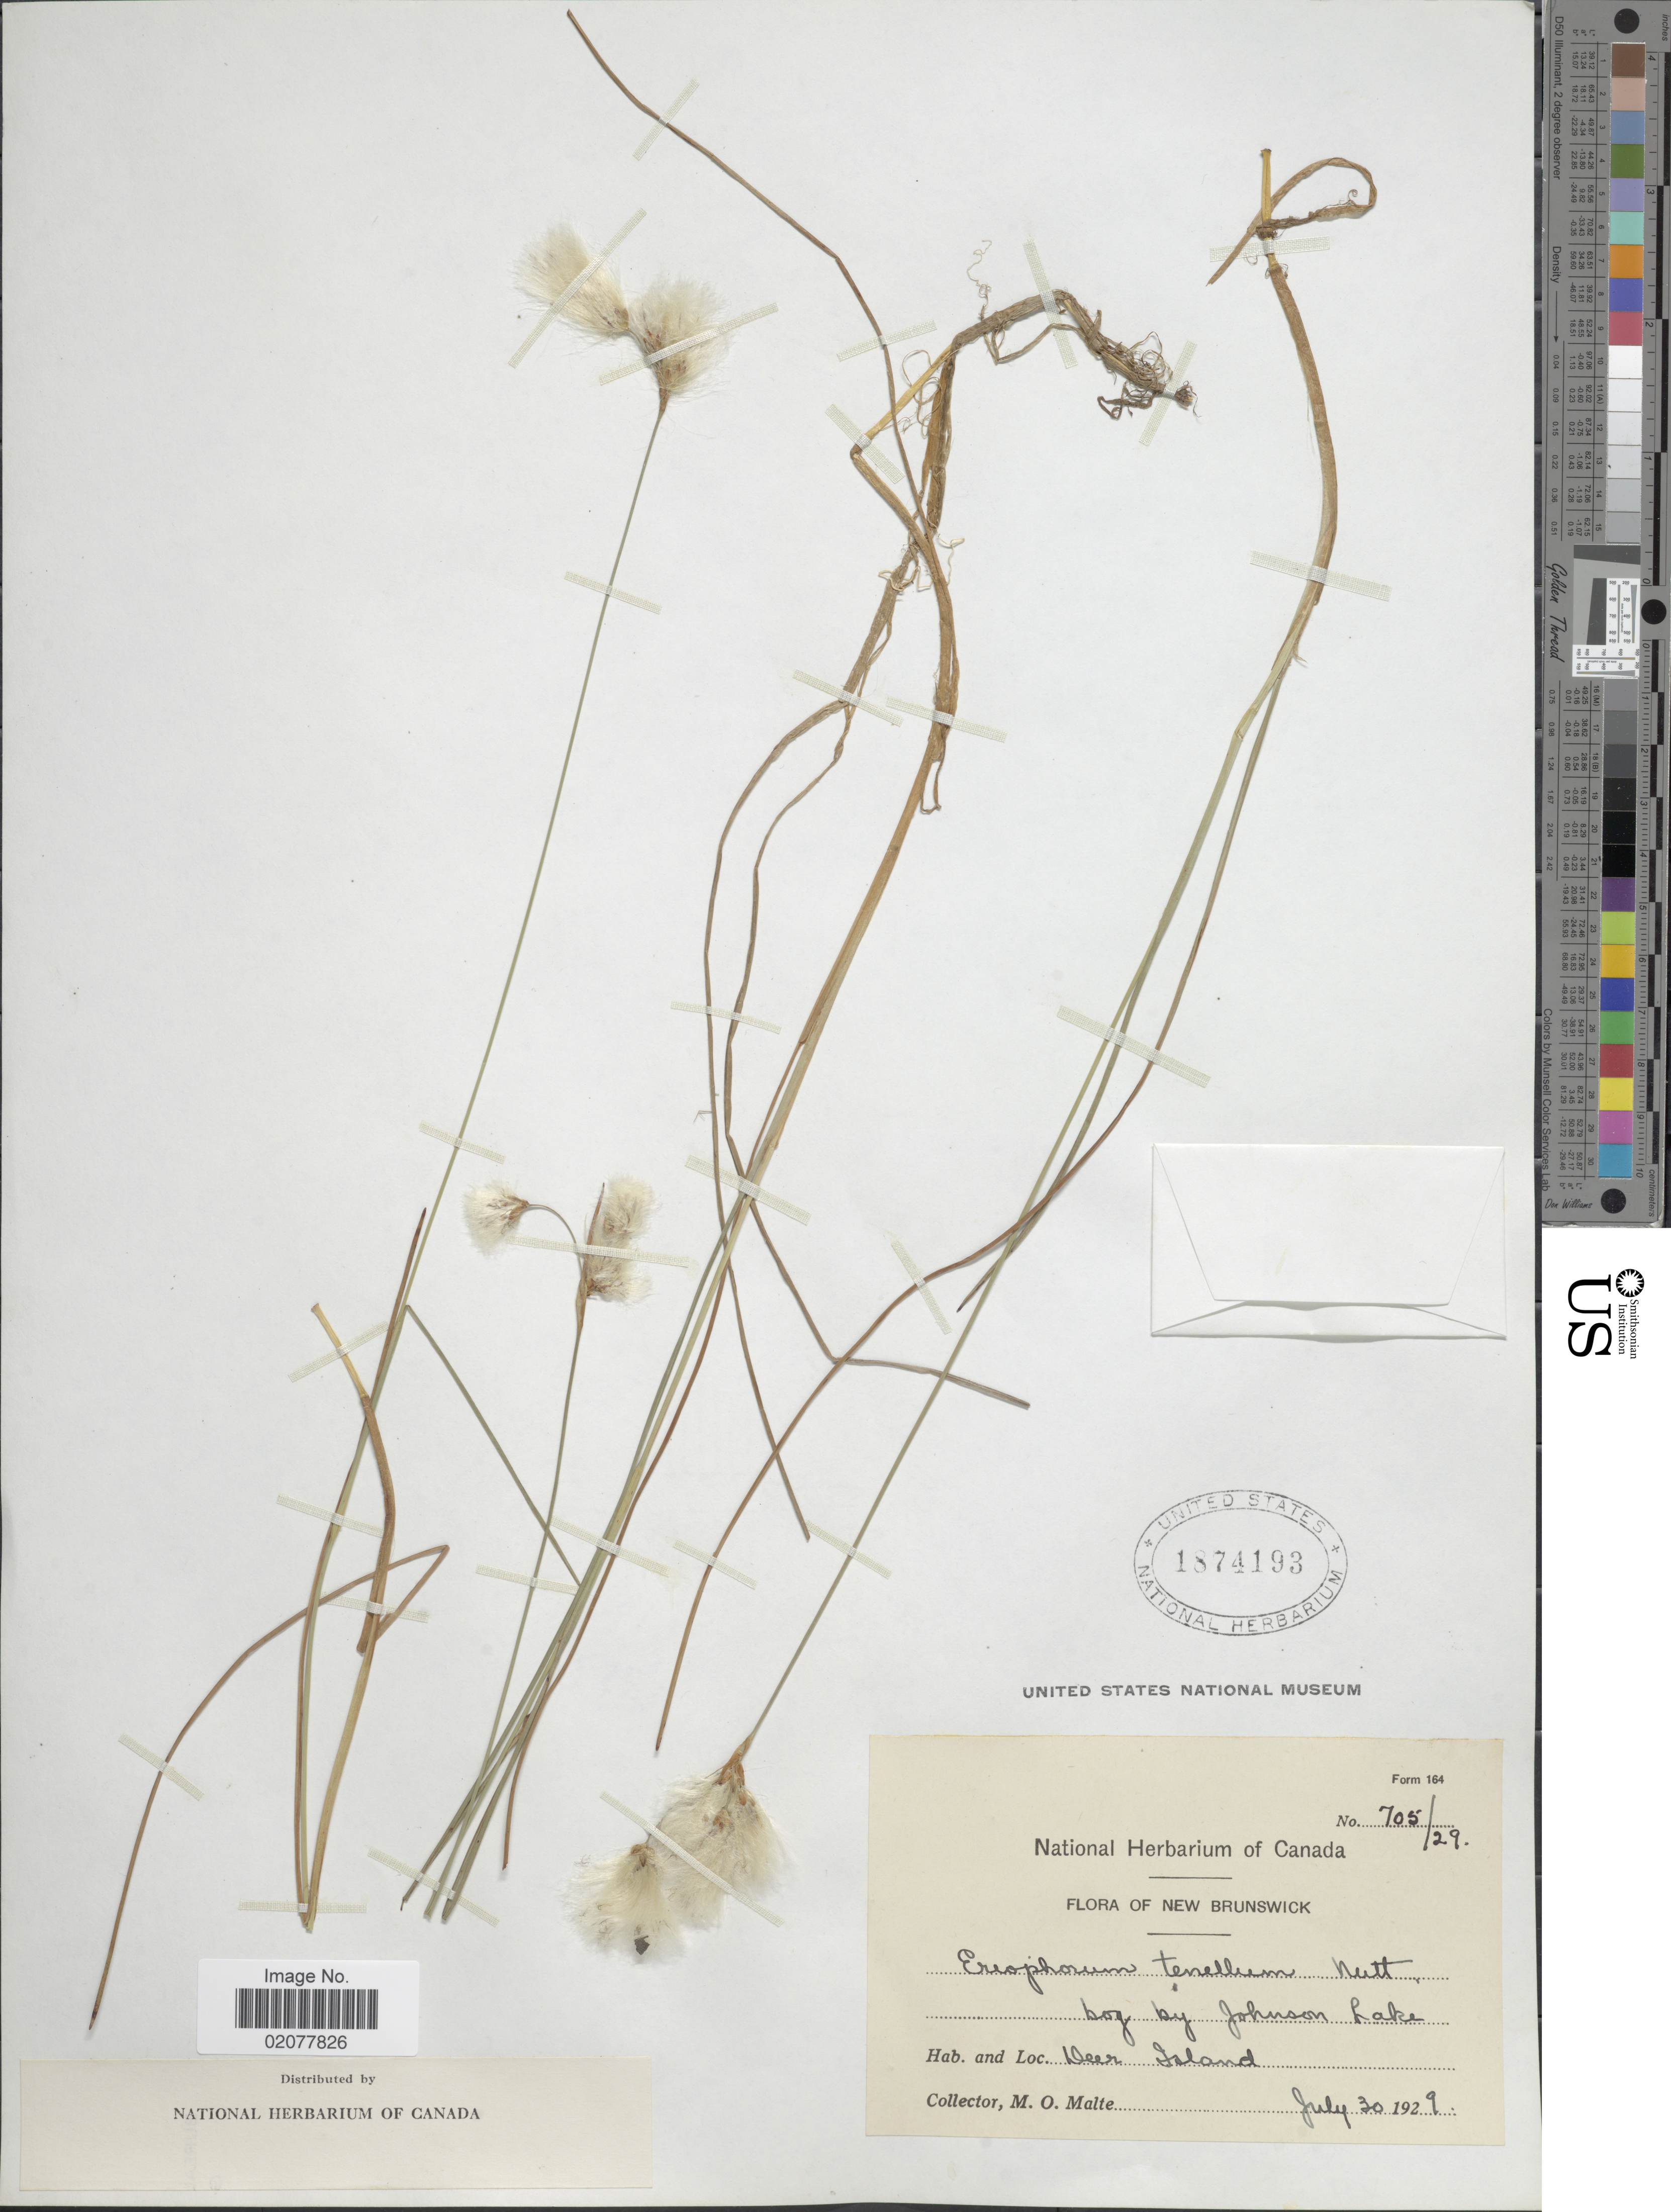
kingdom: Plantae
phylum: Tracheophyta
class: Liliopsida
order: Poales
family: Cyperaceae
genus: Eriophorum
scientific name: Eriophorum tenellum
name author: Nutt.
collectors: M. O. Malte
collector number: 705/29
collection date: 1929-07-30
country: Canada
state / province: New Brunswick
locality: Bog by Johnson Lake. Deer Island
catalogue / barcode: US 1874193